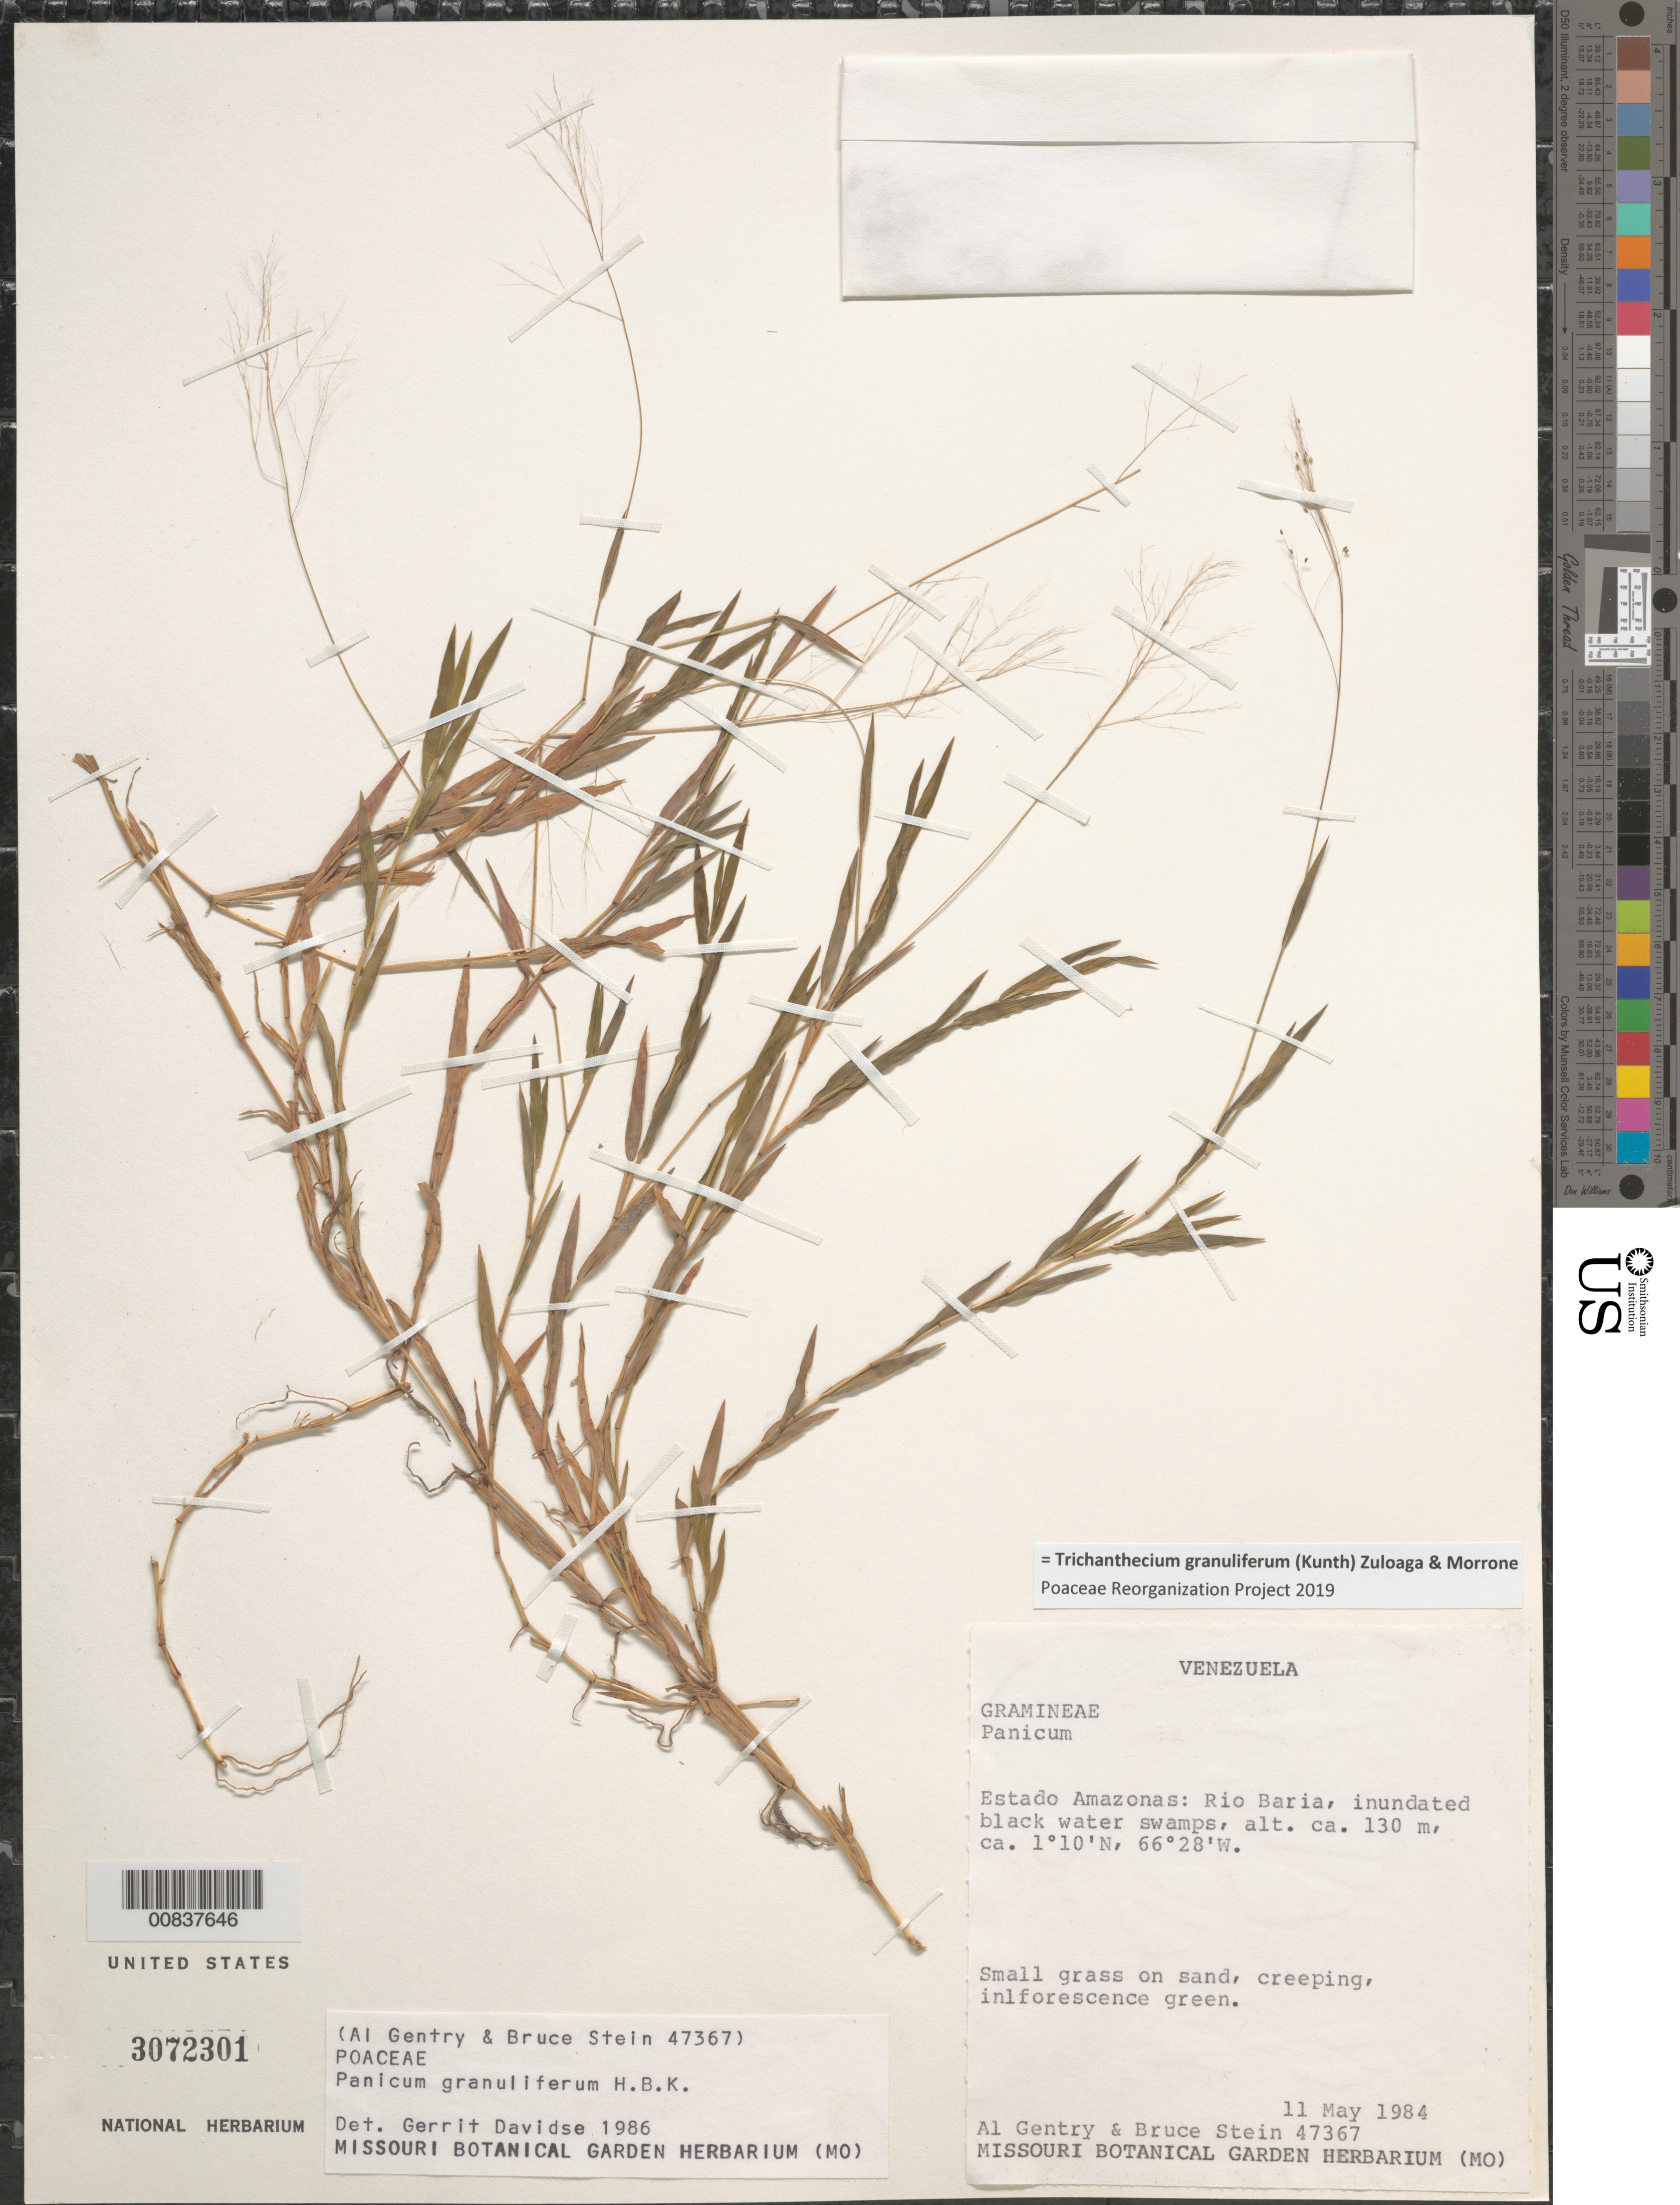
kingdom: Plantae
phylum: Tracheophyta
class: Liliopsida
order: Poales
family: Poaceae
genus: Trichanthecium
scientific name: Trichanthecium granuliferum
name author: (Kunth) Zuloaga & Morrone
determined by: Poaceae Reorganization Project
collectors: A. H. Gentry & B. Stein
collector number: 47367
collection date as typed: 11-May-84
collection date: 1984-05-11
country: Venezuela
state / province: Amazonas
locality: Río Baría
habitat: Inundated black water swamps; on sand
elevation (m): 130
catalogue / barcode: US 3072301